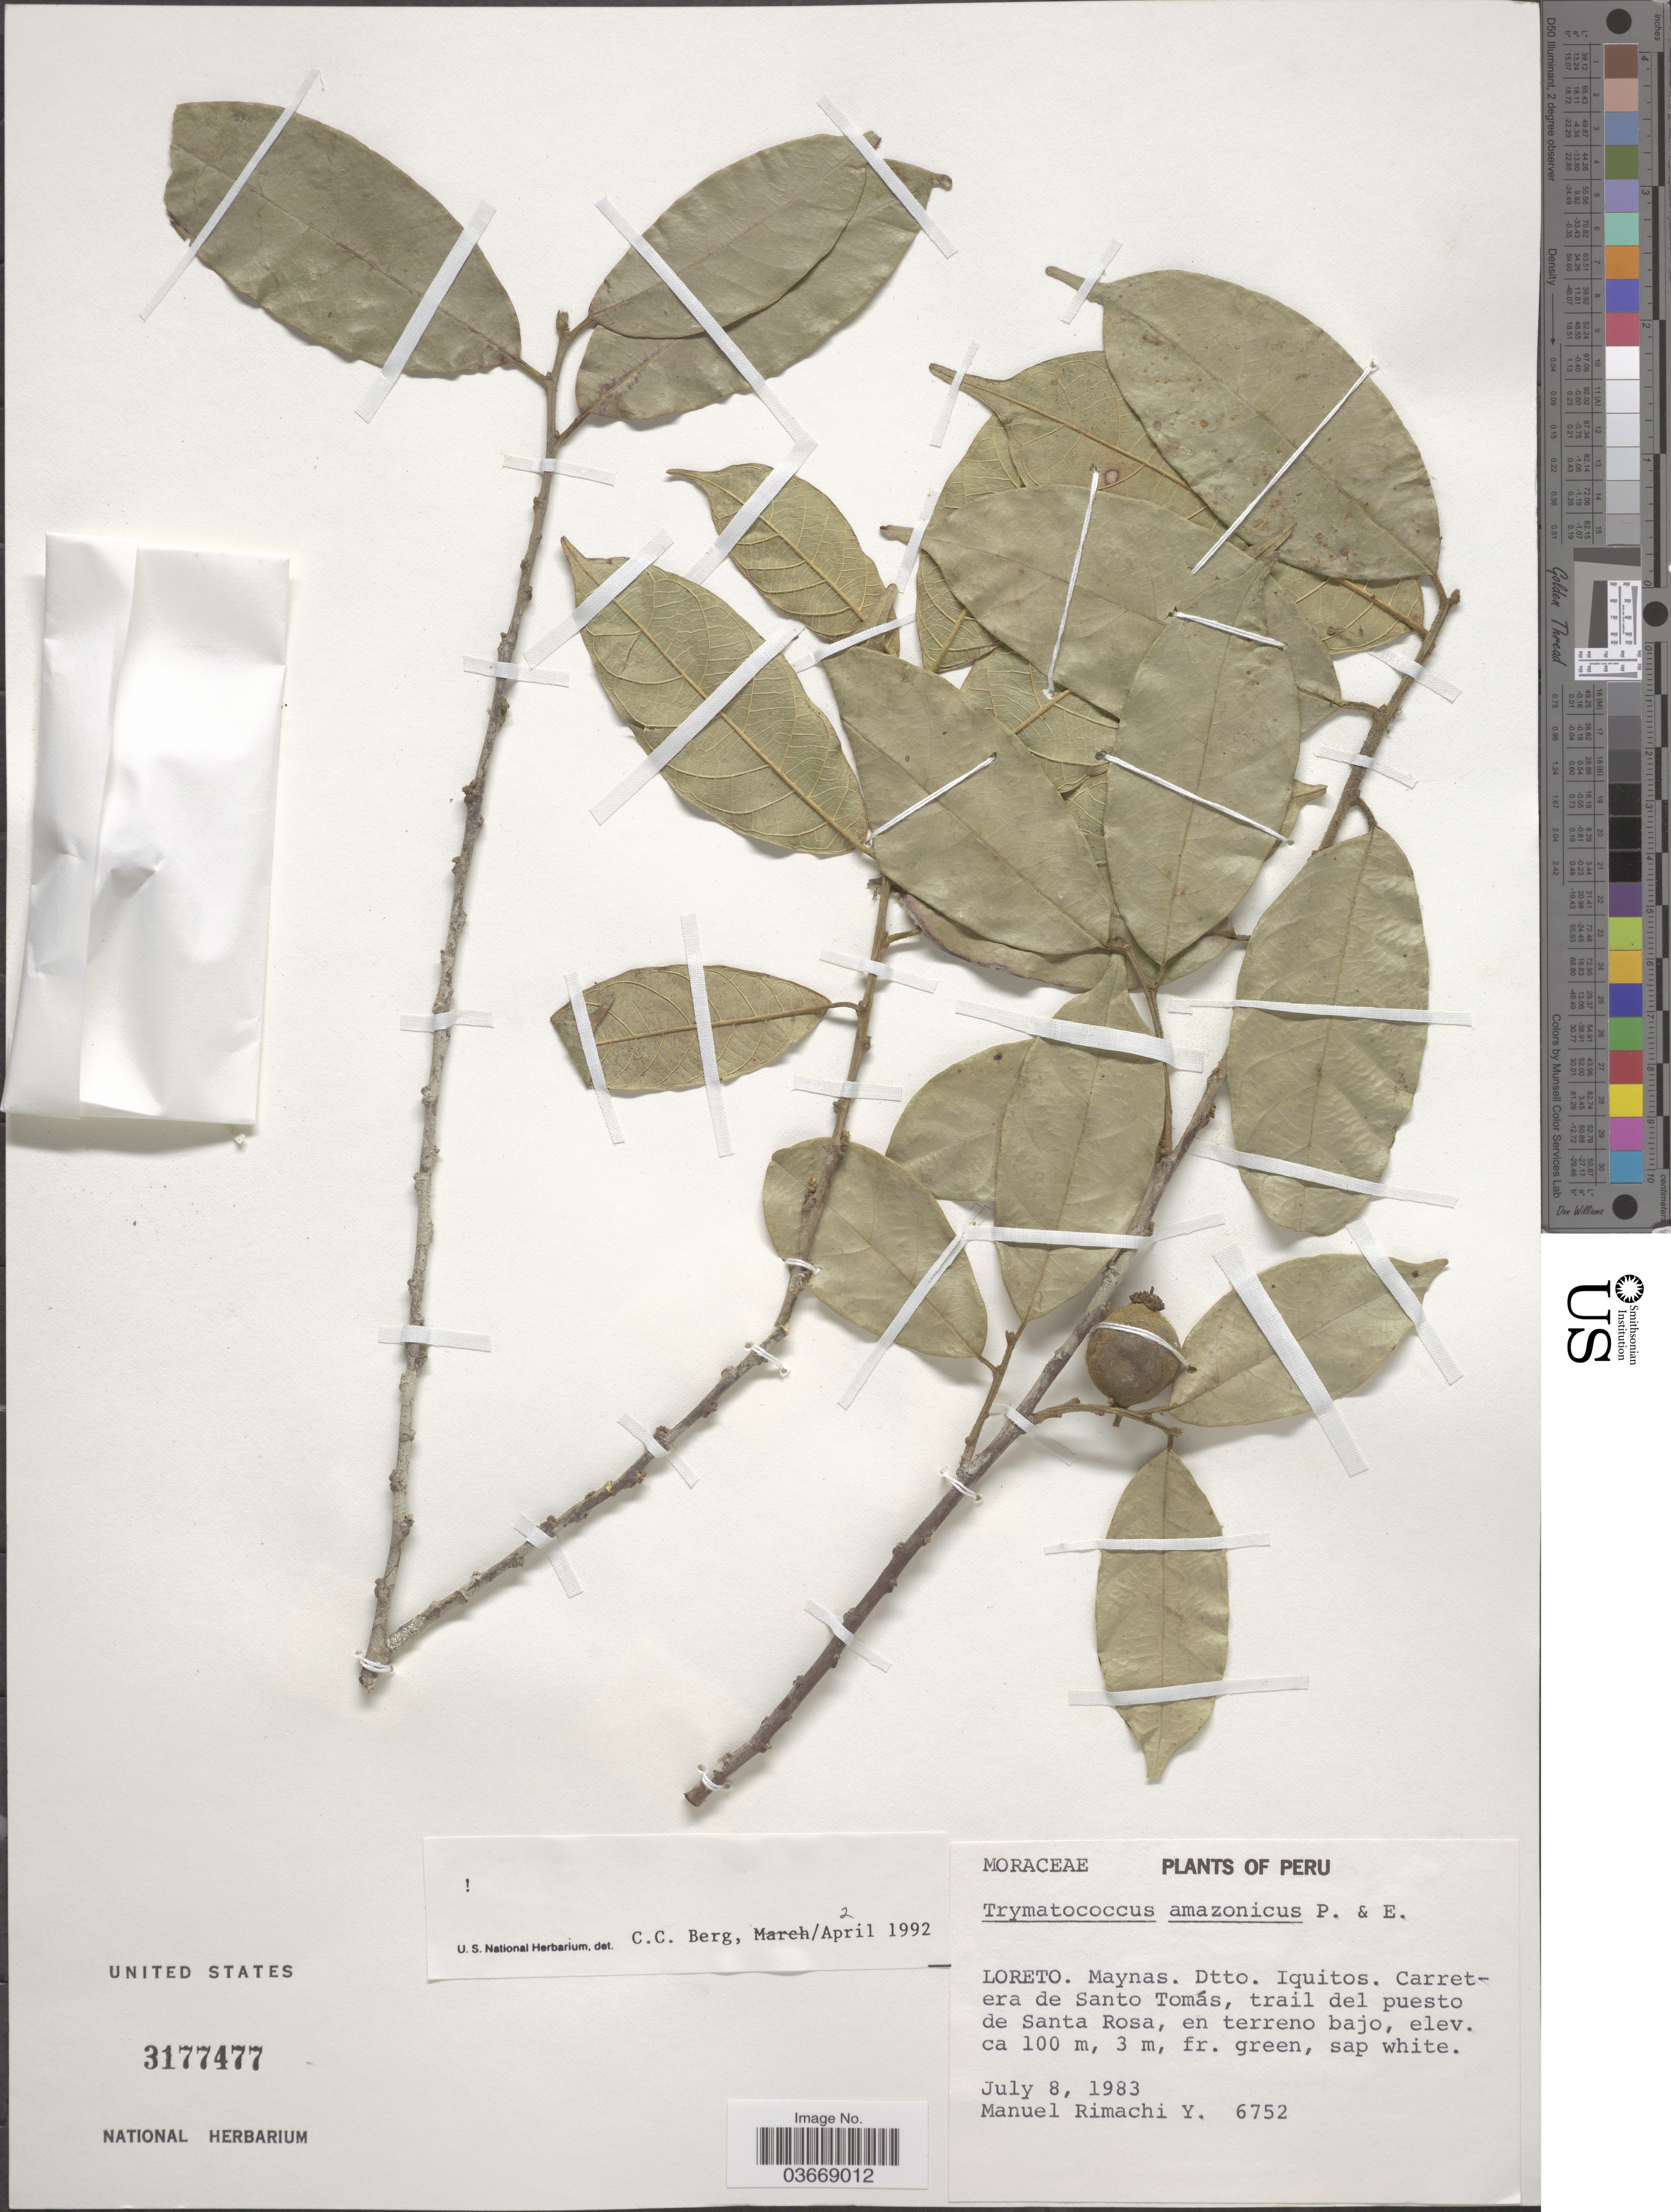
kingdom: Plantae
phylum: Tracheophyta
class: Magnoliopsida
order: Rosales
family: Moraceae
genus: Brosimum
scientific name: Brosimum amazonicum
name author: (Poepp. & Endl.) E. M. Gardner & Zerega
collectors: M. Rimachi Y.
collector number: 6752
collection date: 1983-07-08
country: Peru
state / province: Loreto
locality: Maynas. Dtto. Iquitos. Carretera de Santo Tomás, trail del puesto de Santa Rosa.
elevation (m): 100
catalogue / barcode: US 3177477